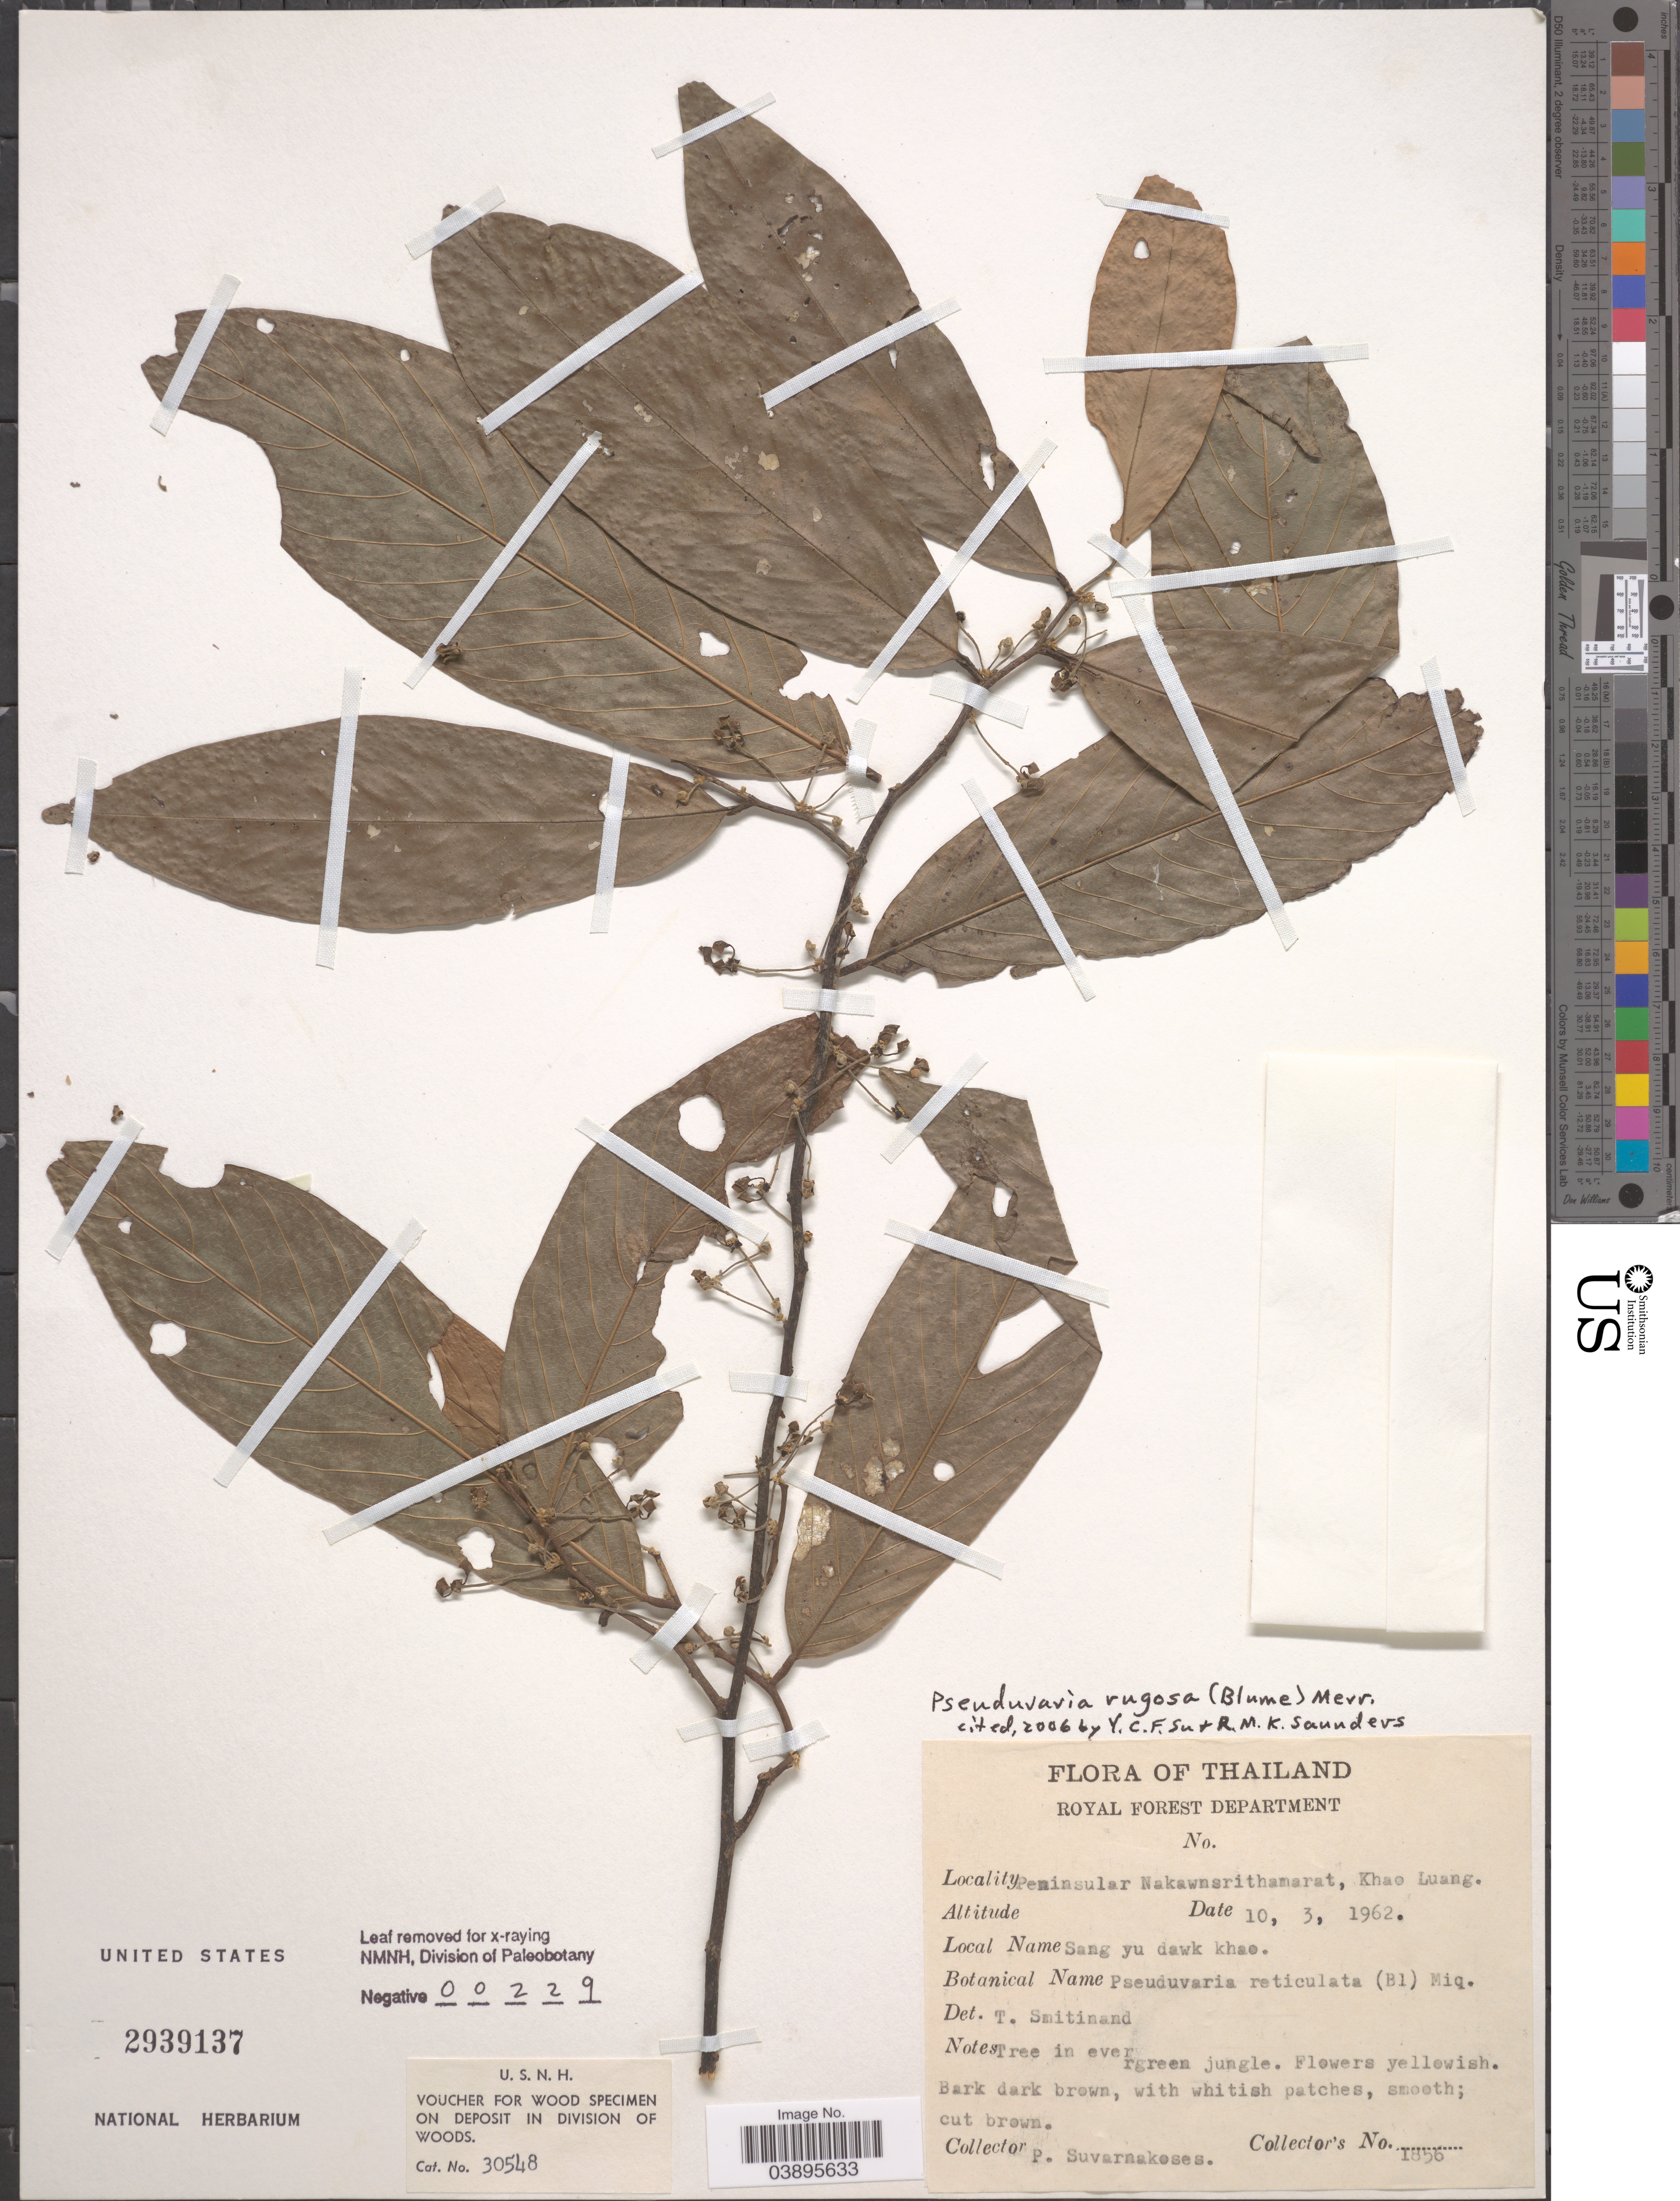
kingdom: Plantae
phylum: Tracheophyta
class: Magnoliopsida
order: Magnoliales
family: Annonaceae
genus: Pseuduvaria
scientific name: Pseuduvaria rugosa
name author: (Blume) Merr.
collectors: P. Suvarnakoses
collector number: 1856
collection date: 1962-03-10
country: Thailand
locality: Peninsular Nakawnsrithamarat, Khao Luang.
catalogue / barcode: US 2939137